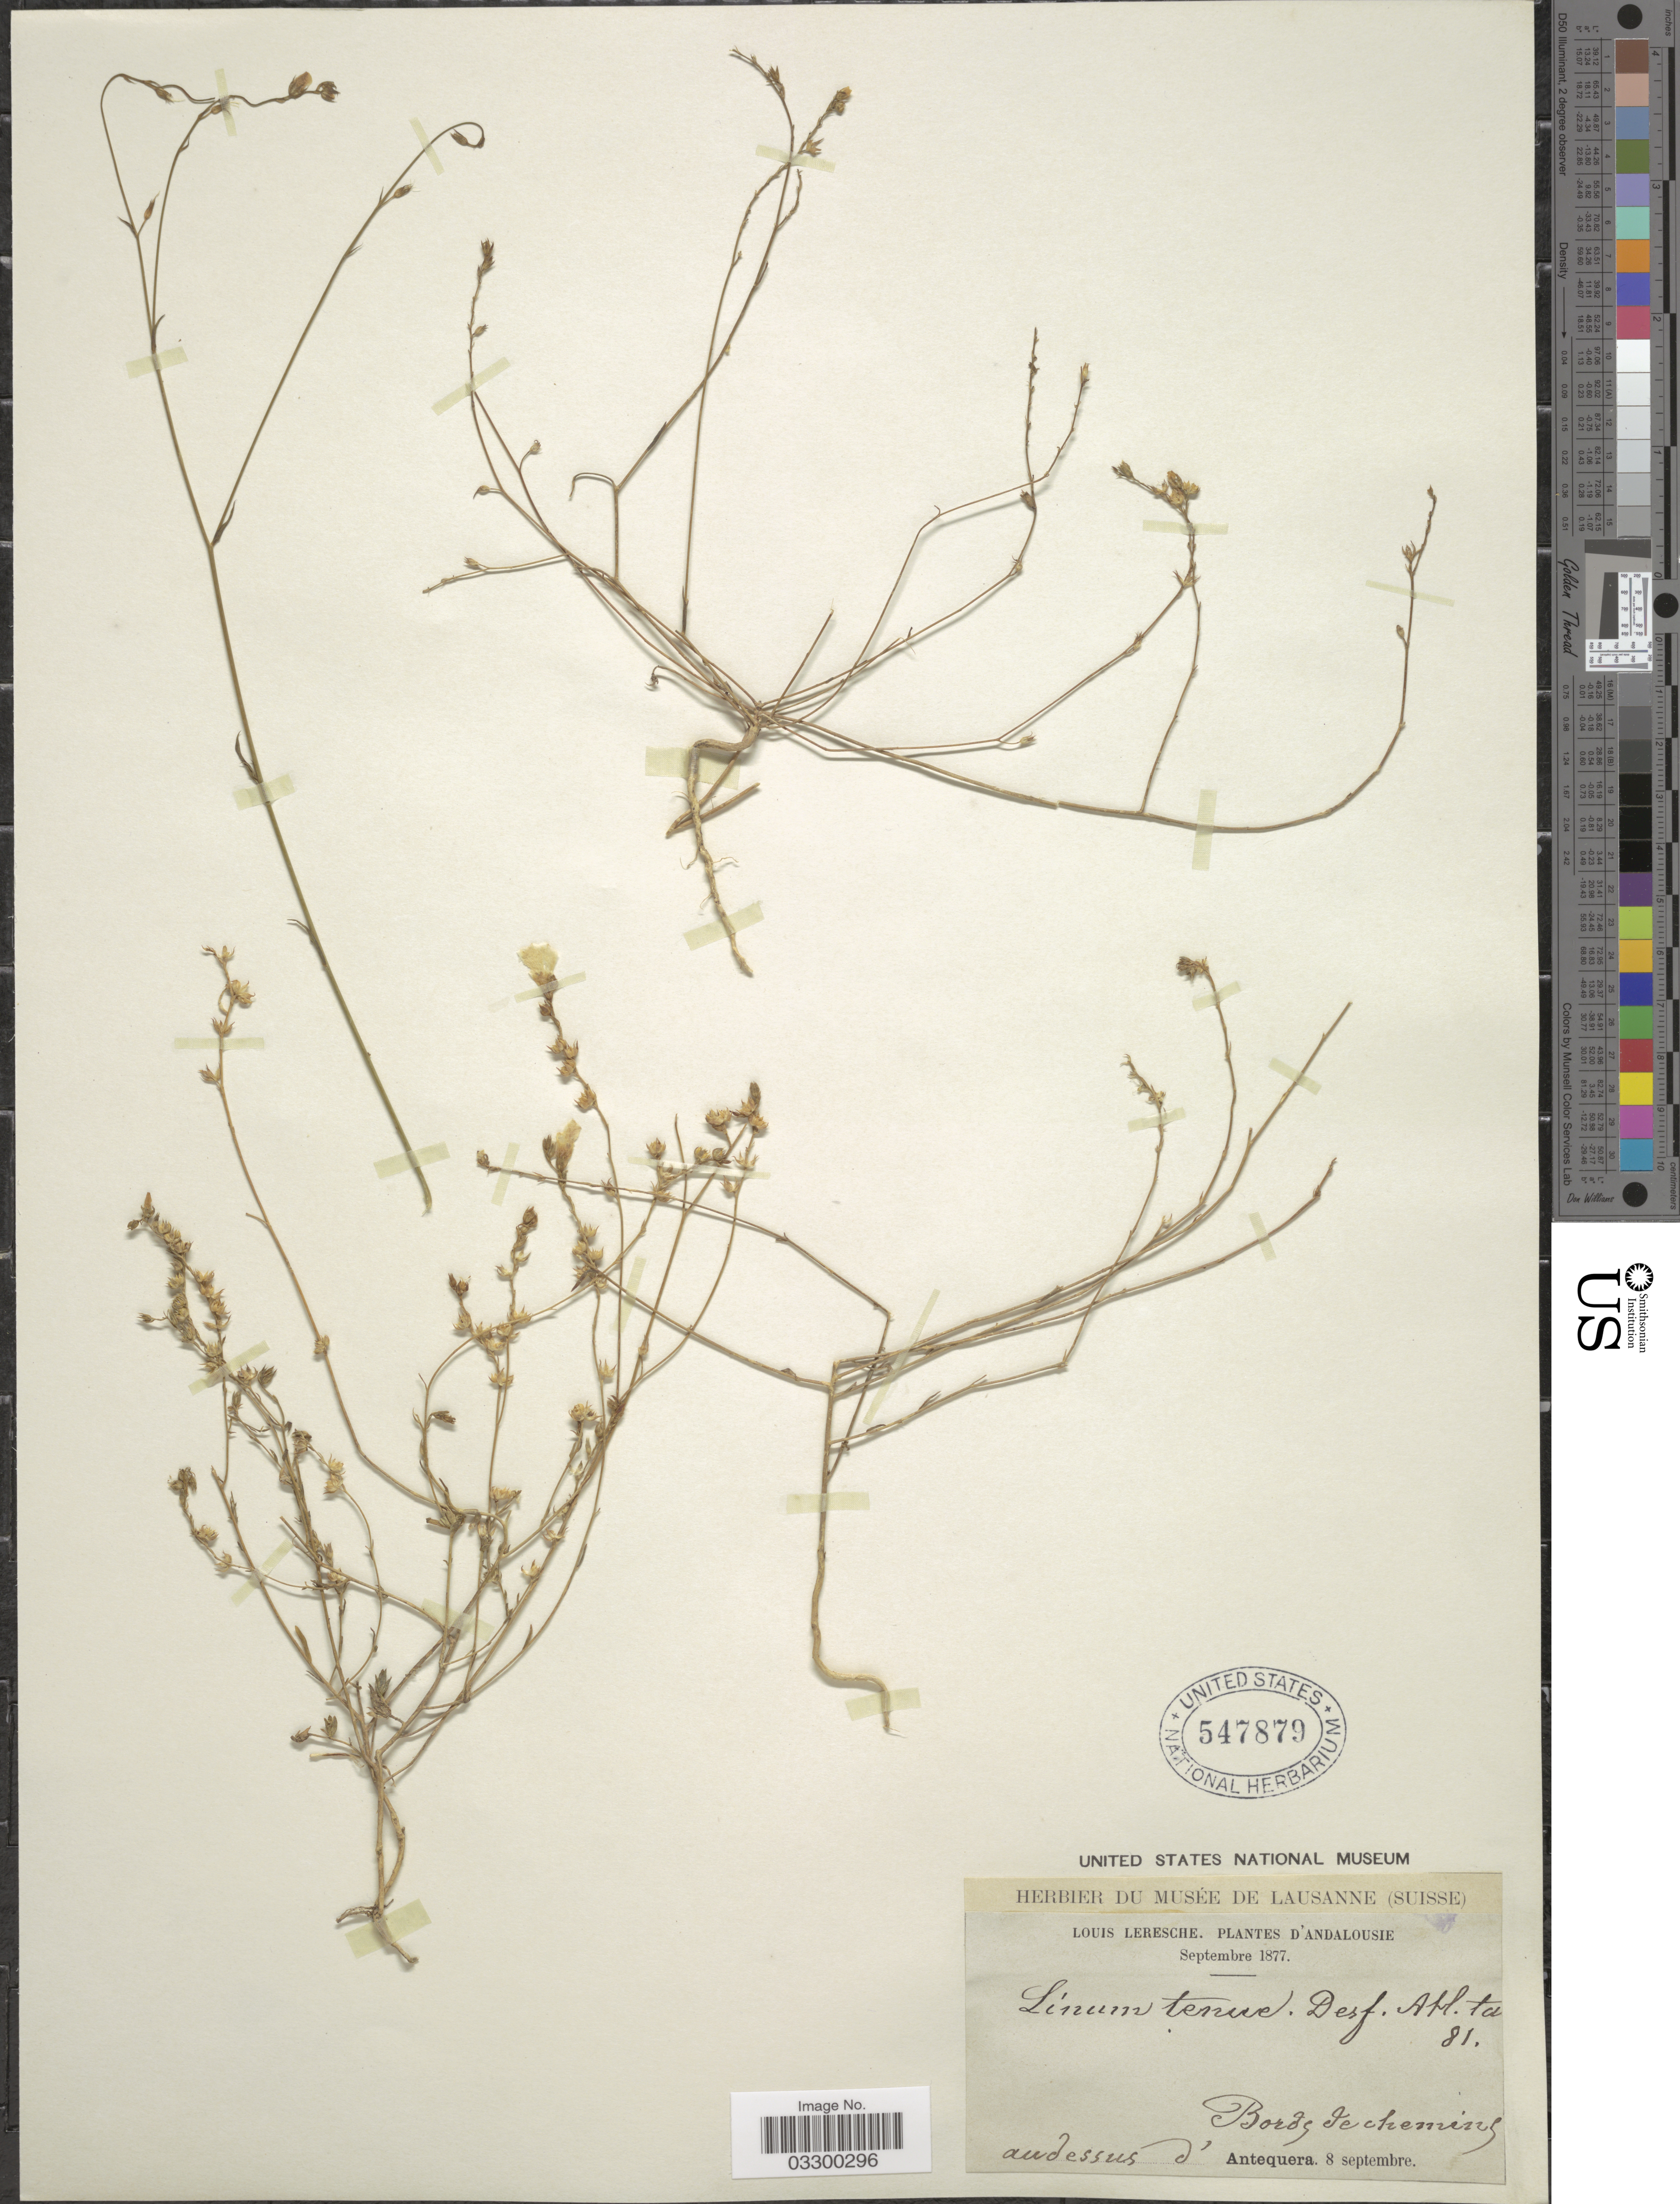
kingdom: Plantae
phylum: Tracheophyta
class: Magnoliopsida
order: Malpighiales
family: Linaceae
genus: Linum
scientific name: Linum tenue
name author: Desf.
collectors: L. Leresche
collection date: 1877-09-08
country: Spain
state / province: Andalucía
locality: Bords de chemins, au desses d'Antequera.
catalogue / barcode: US 547879